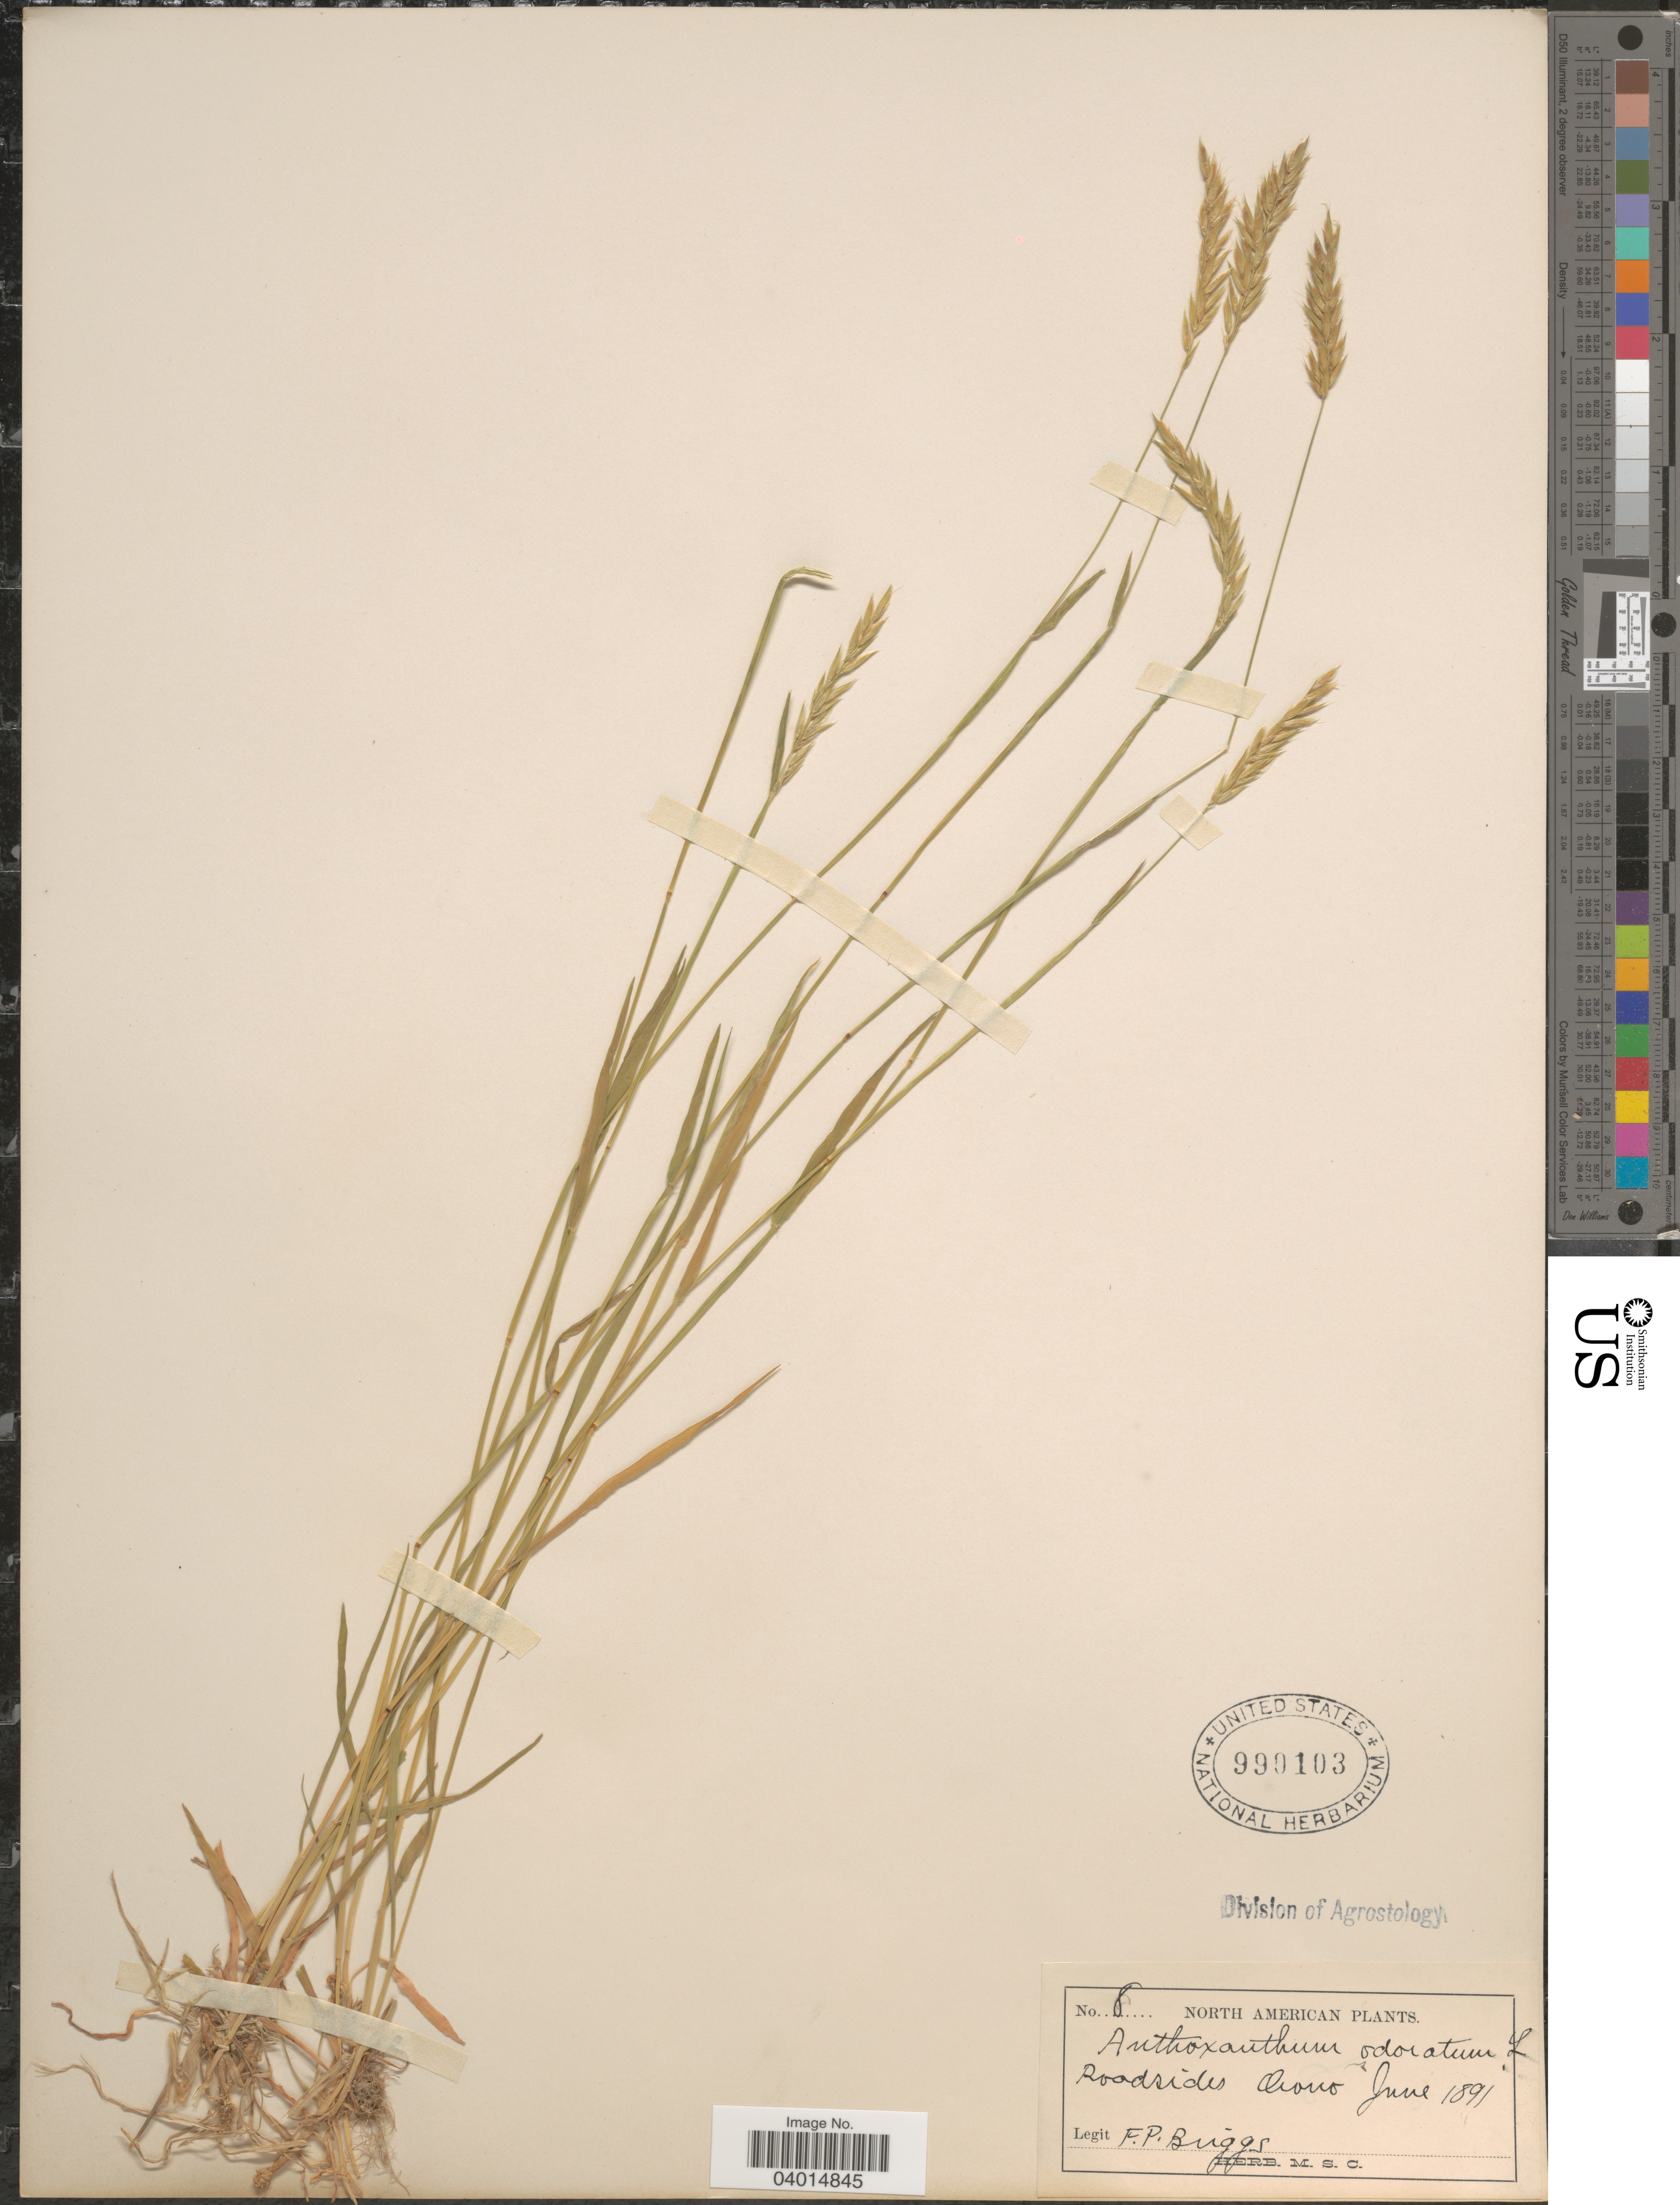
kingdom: Plantae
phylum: Tracheophyta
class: Liliopsida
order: Poales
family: Poaceae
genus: Anthoxanthum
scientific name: Anthoxanthum odoratum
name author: L.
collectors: F. Briggs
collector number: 8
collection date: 1891-06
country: United States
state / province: Maine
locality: Orono.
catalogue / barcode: US 990103